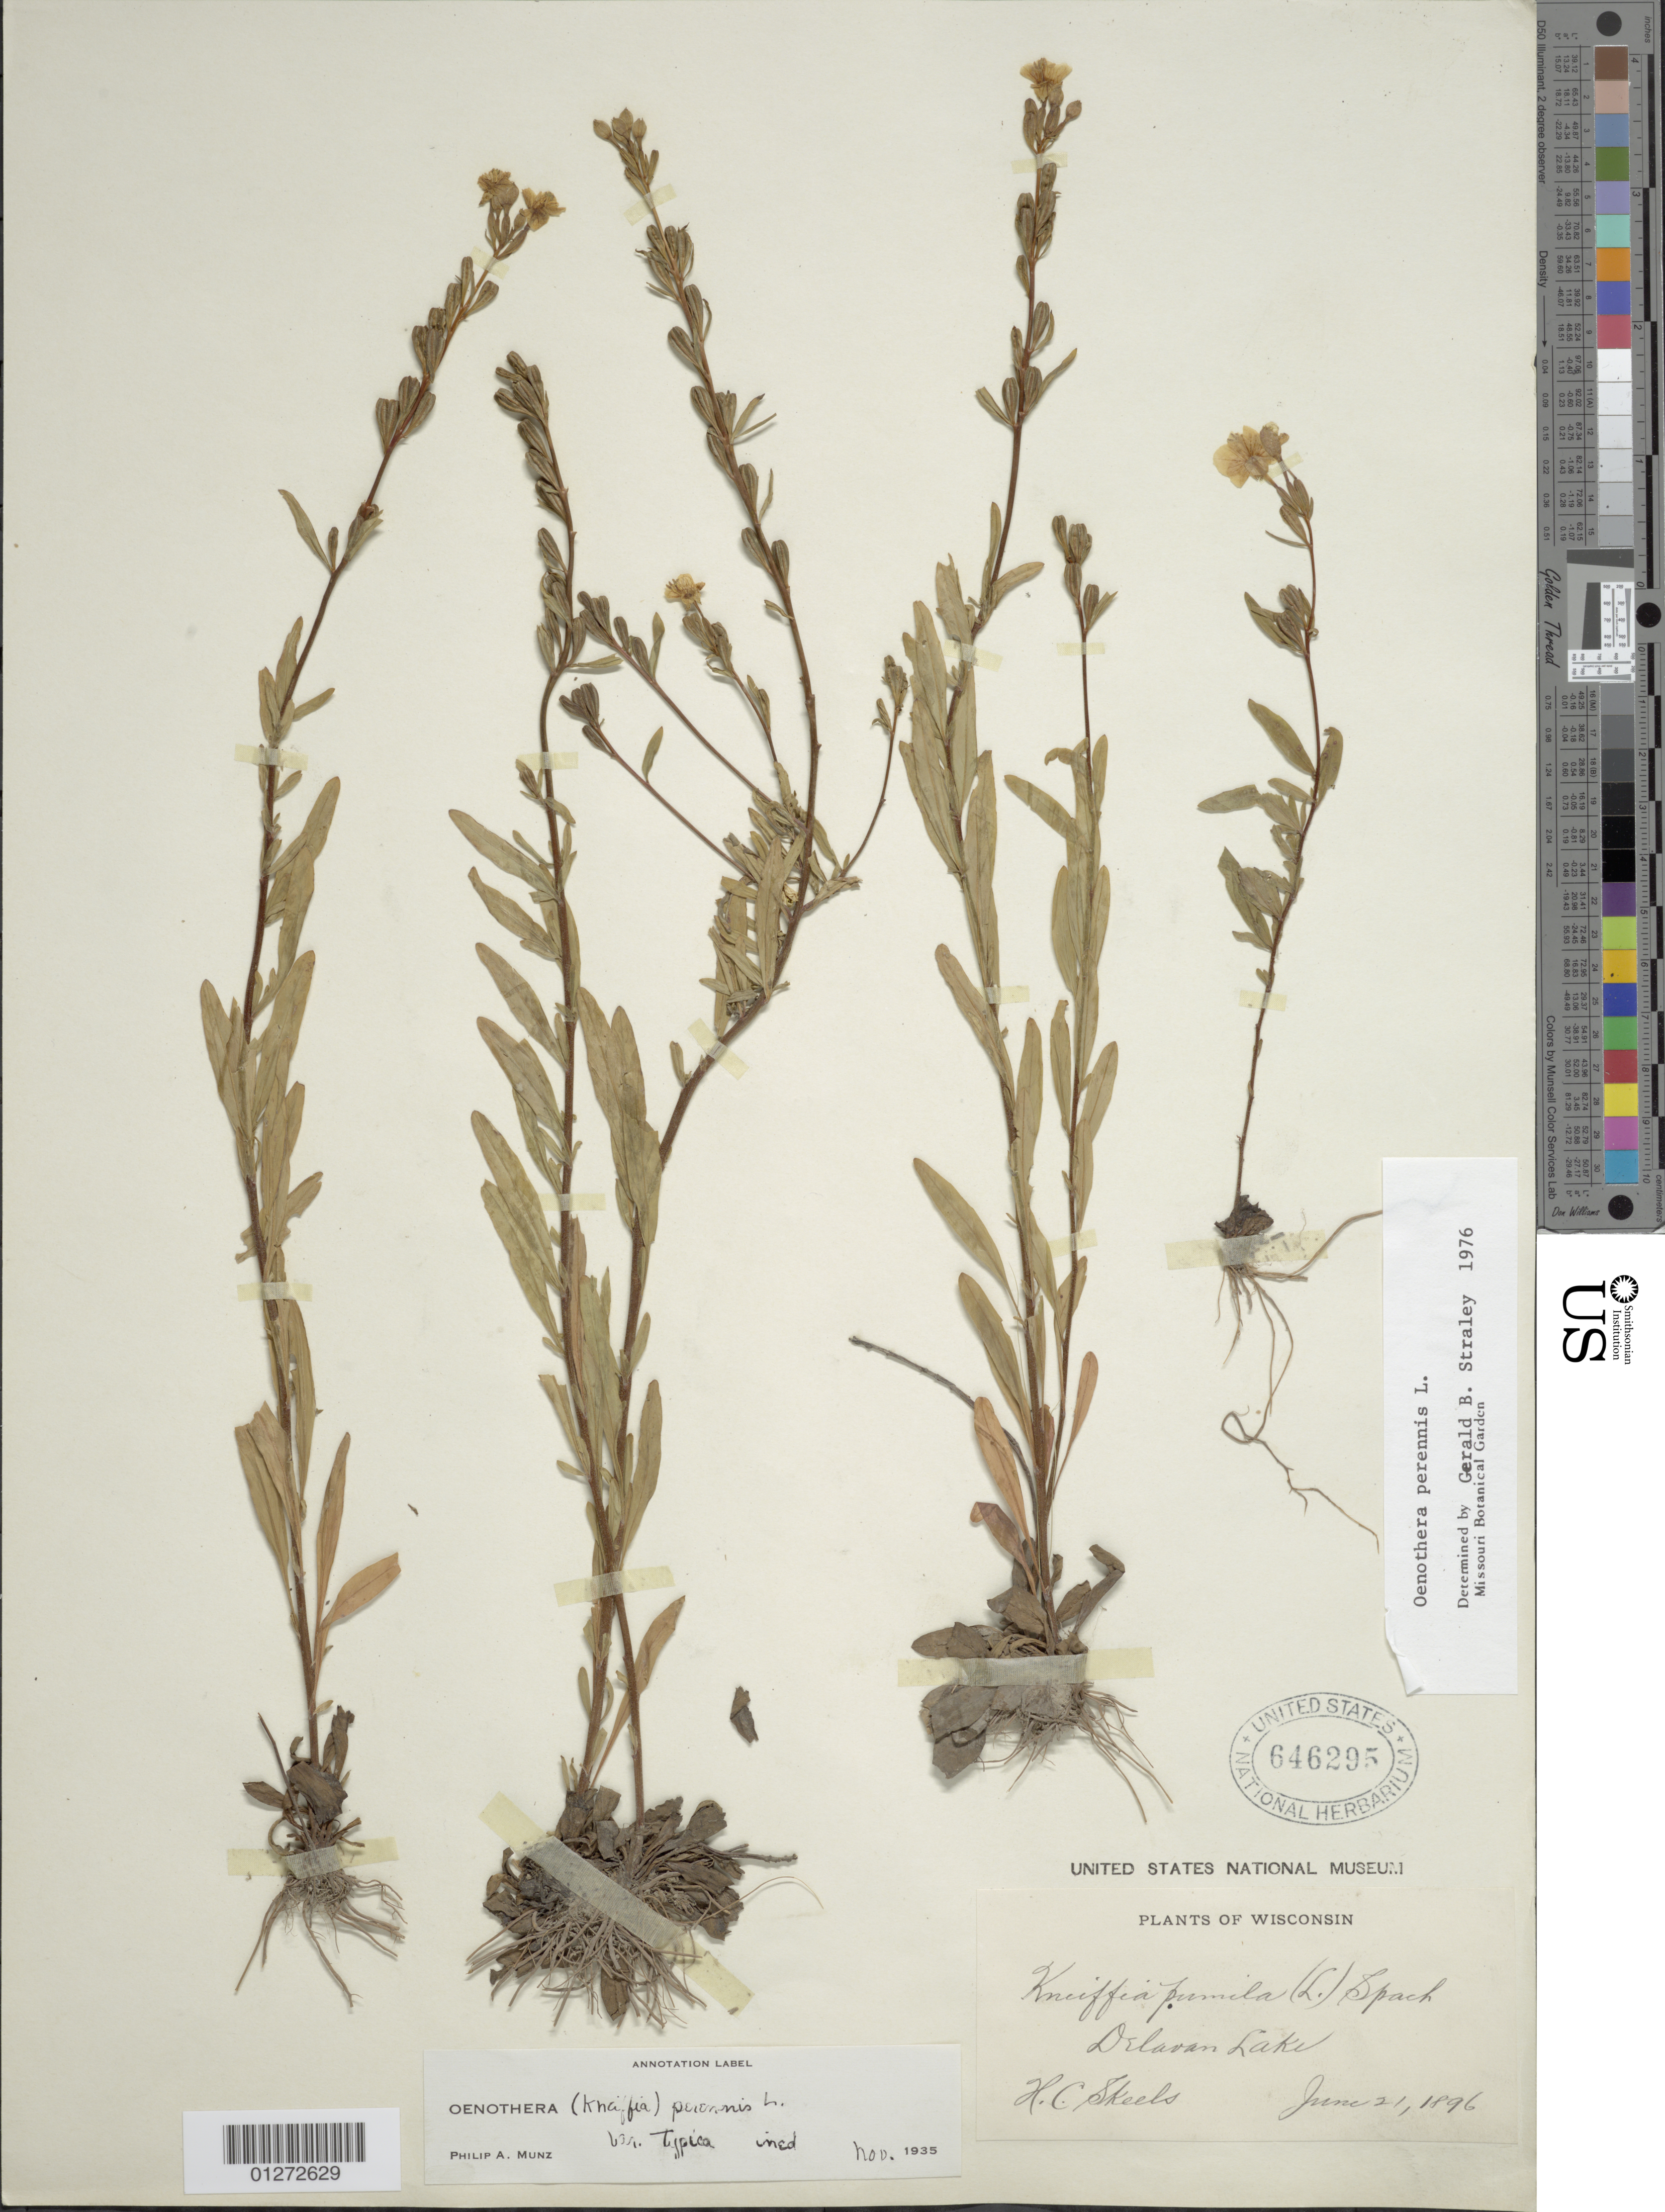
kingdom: Plantae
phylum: Tracheophyta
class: Magnoliopsida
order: Myrtales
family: Onagraceae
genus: Oenothera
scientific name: Oenothera perennis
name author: L.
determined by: Straley, G. B.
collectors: H. Skeels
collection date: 1896-06-21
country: United States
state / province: Wisconsin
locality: Delavan Lake.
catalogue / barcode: US 646295